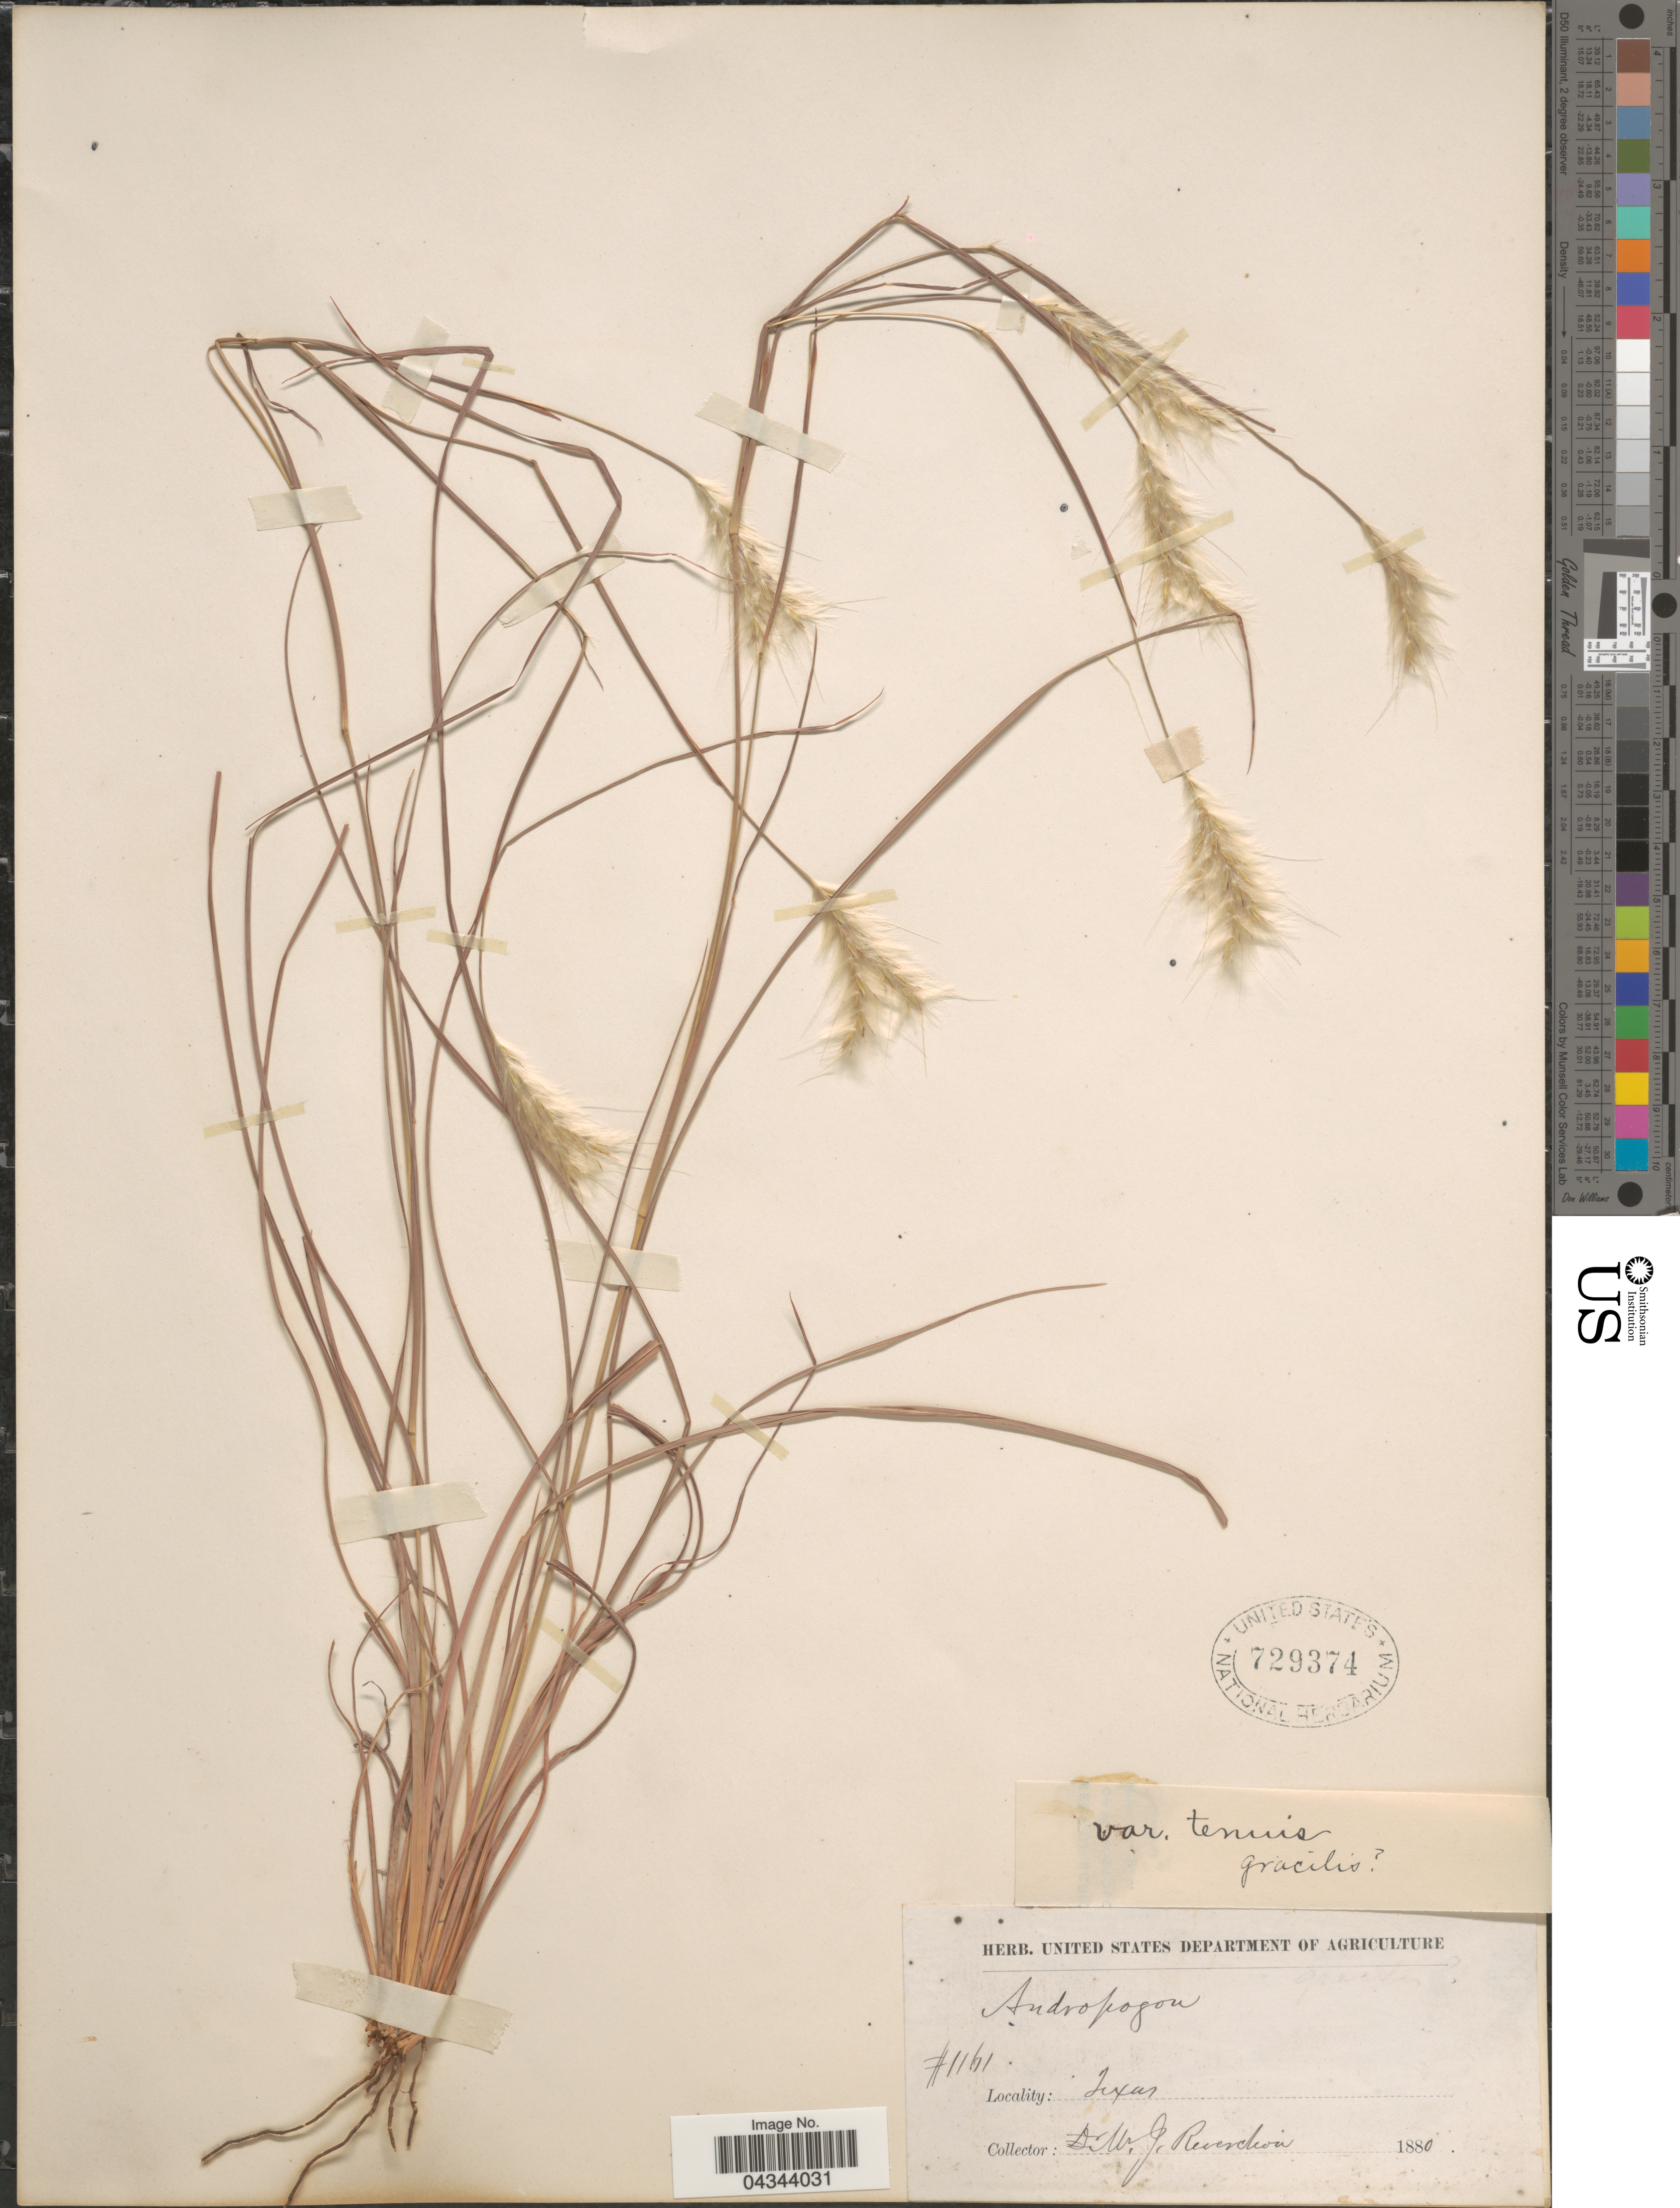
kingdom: Plantae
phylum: Tracheophyta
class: Liliopsida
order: Poales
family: Poaceae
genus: Andropogon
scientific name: Andropogon ternarius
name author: Michx.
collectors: J. Reverchon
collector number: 1161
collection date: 1880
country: United States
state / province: Texas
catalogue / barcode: US 729374